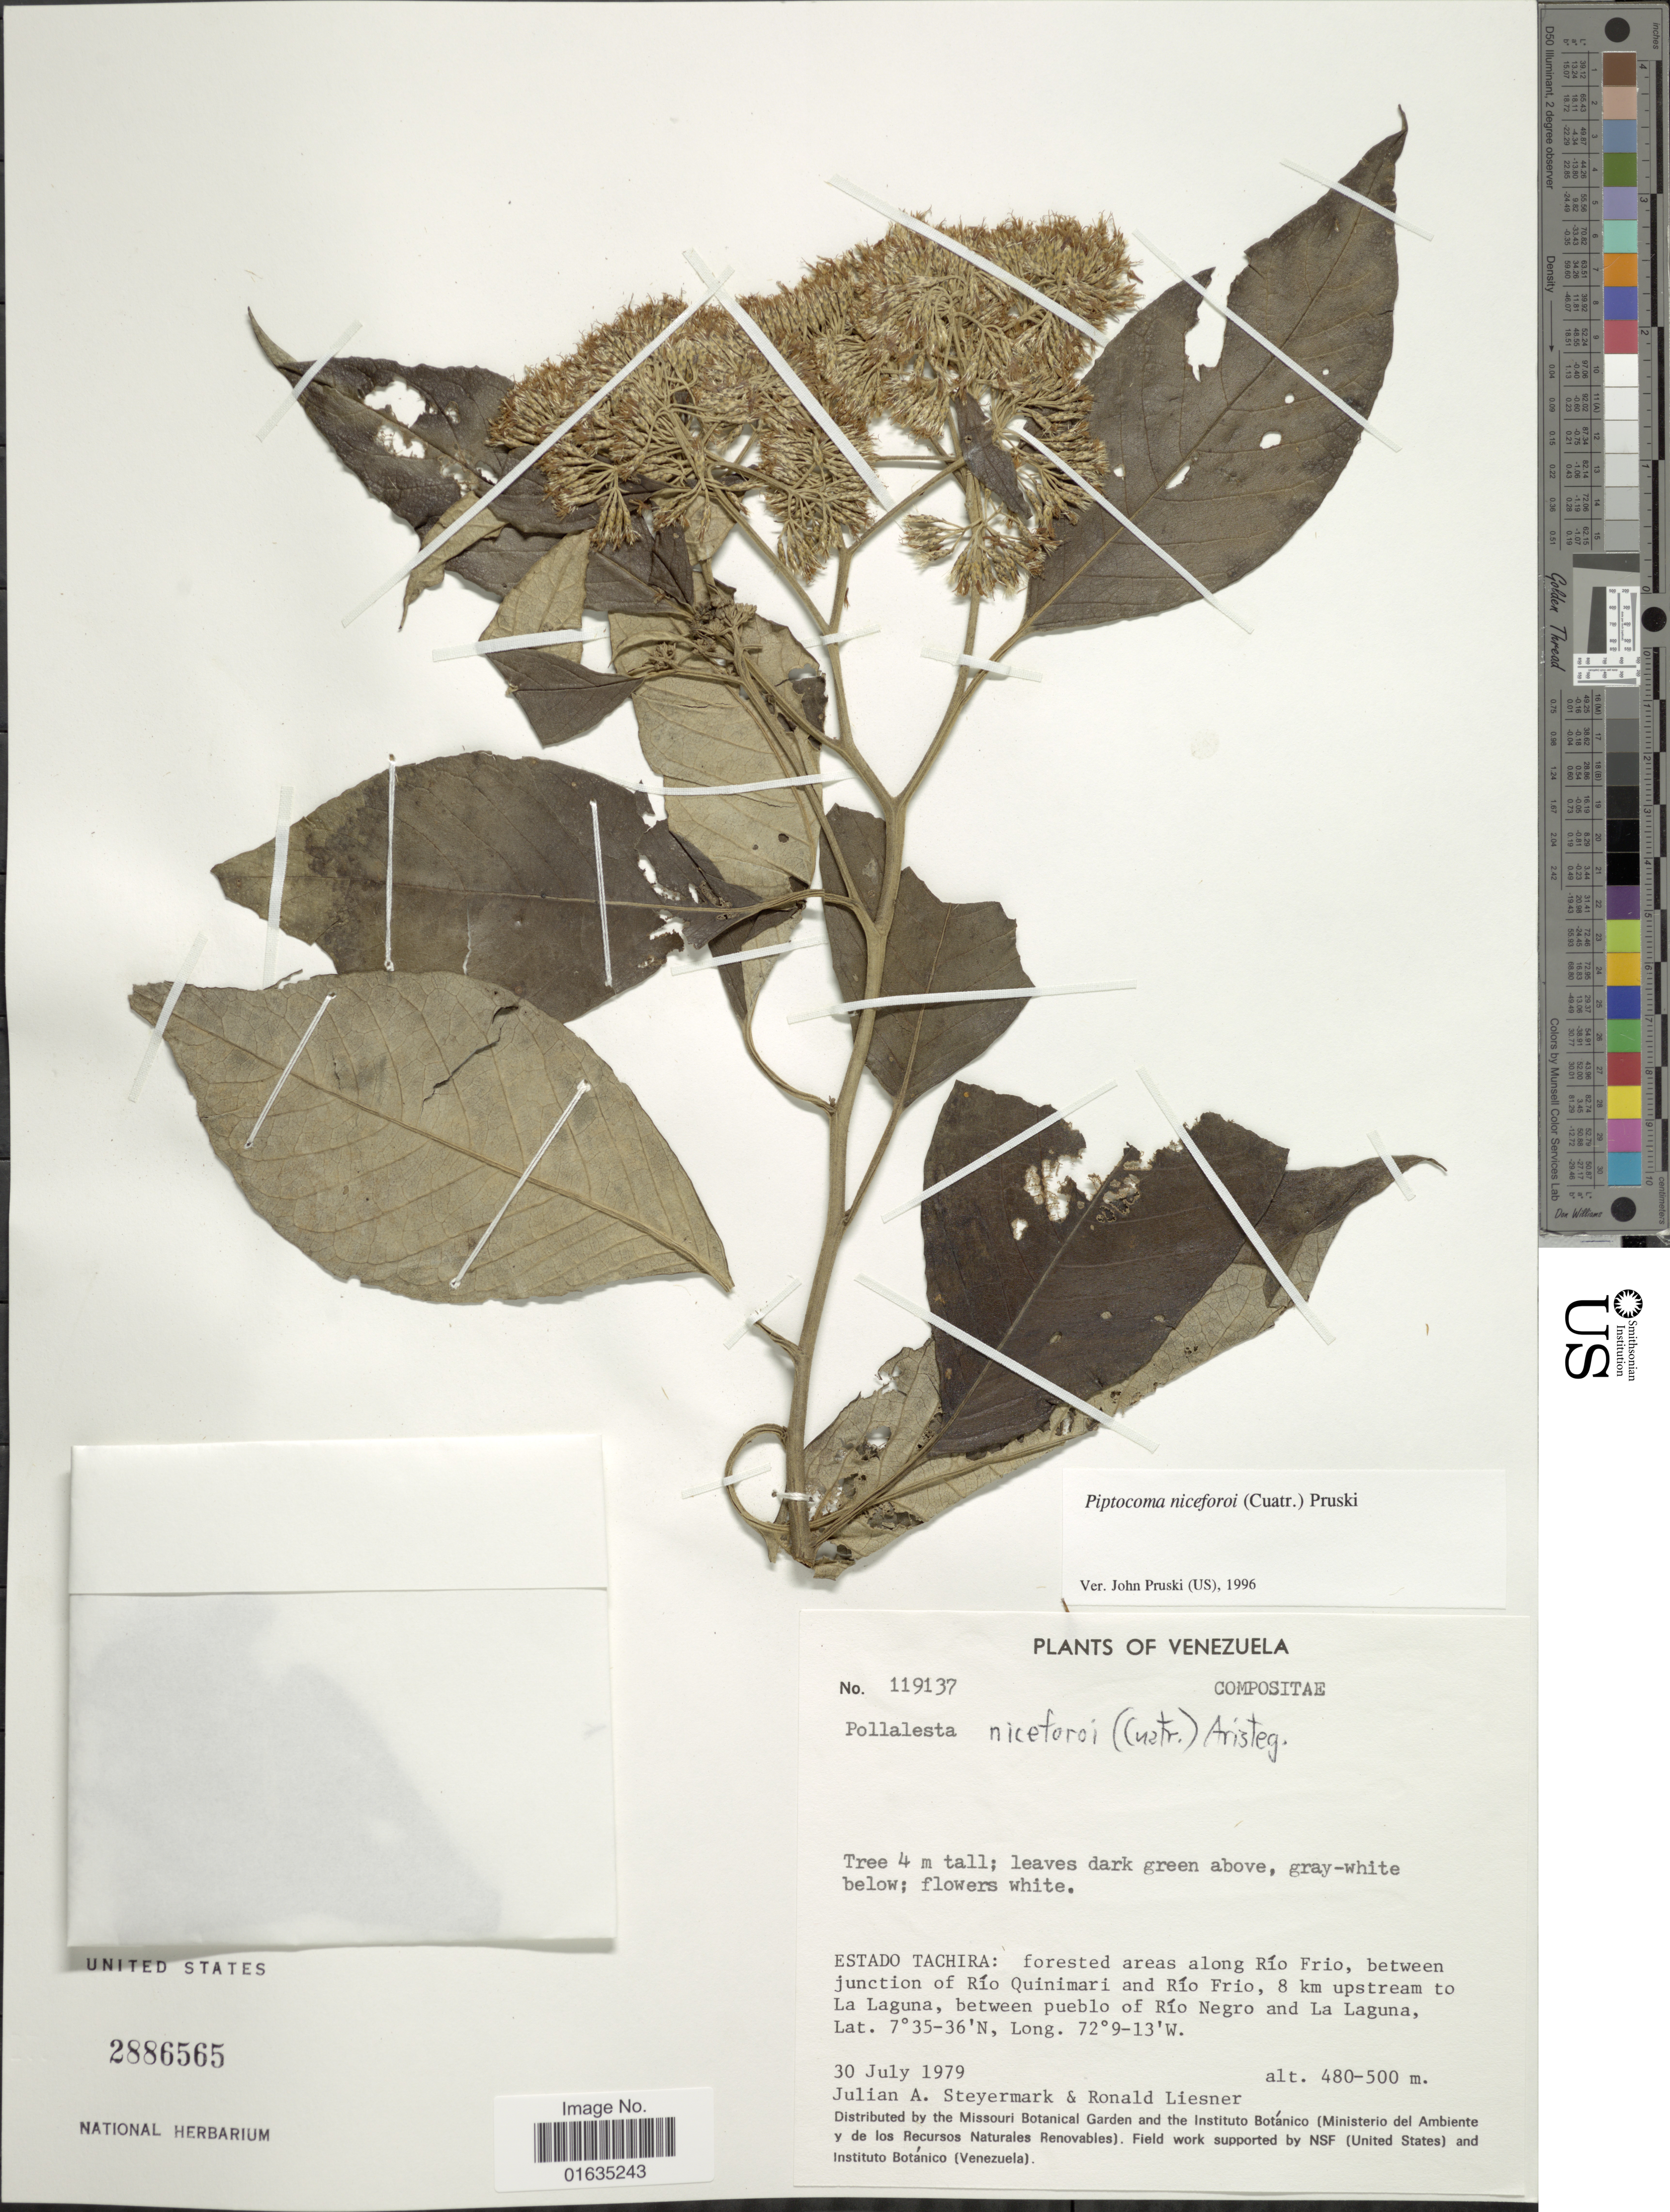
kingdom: Plantae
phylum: Tracheophyta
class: Magnoliopsida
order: Asterales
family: Asteraceae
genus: Piptocoma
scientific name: Piptocoma niceforoi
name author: (Cuatrec.) H. Rob.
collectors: J. Steyermark & R. L. Liesner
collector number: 119137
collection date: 1979-07-30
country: Venezuela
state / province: Tachira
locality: Along Rio Frio, between junction of Rio Quinimari and Rio Frio, 8 km upstream to La Laguna, between pueblo of Rio Negro and La Laguna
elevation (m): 480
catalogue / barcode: US 2886565